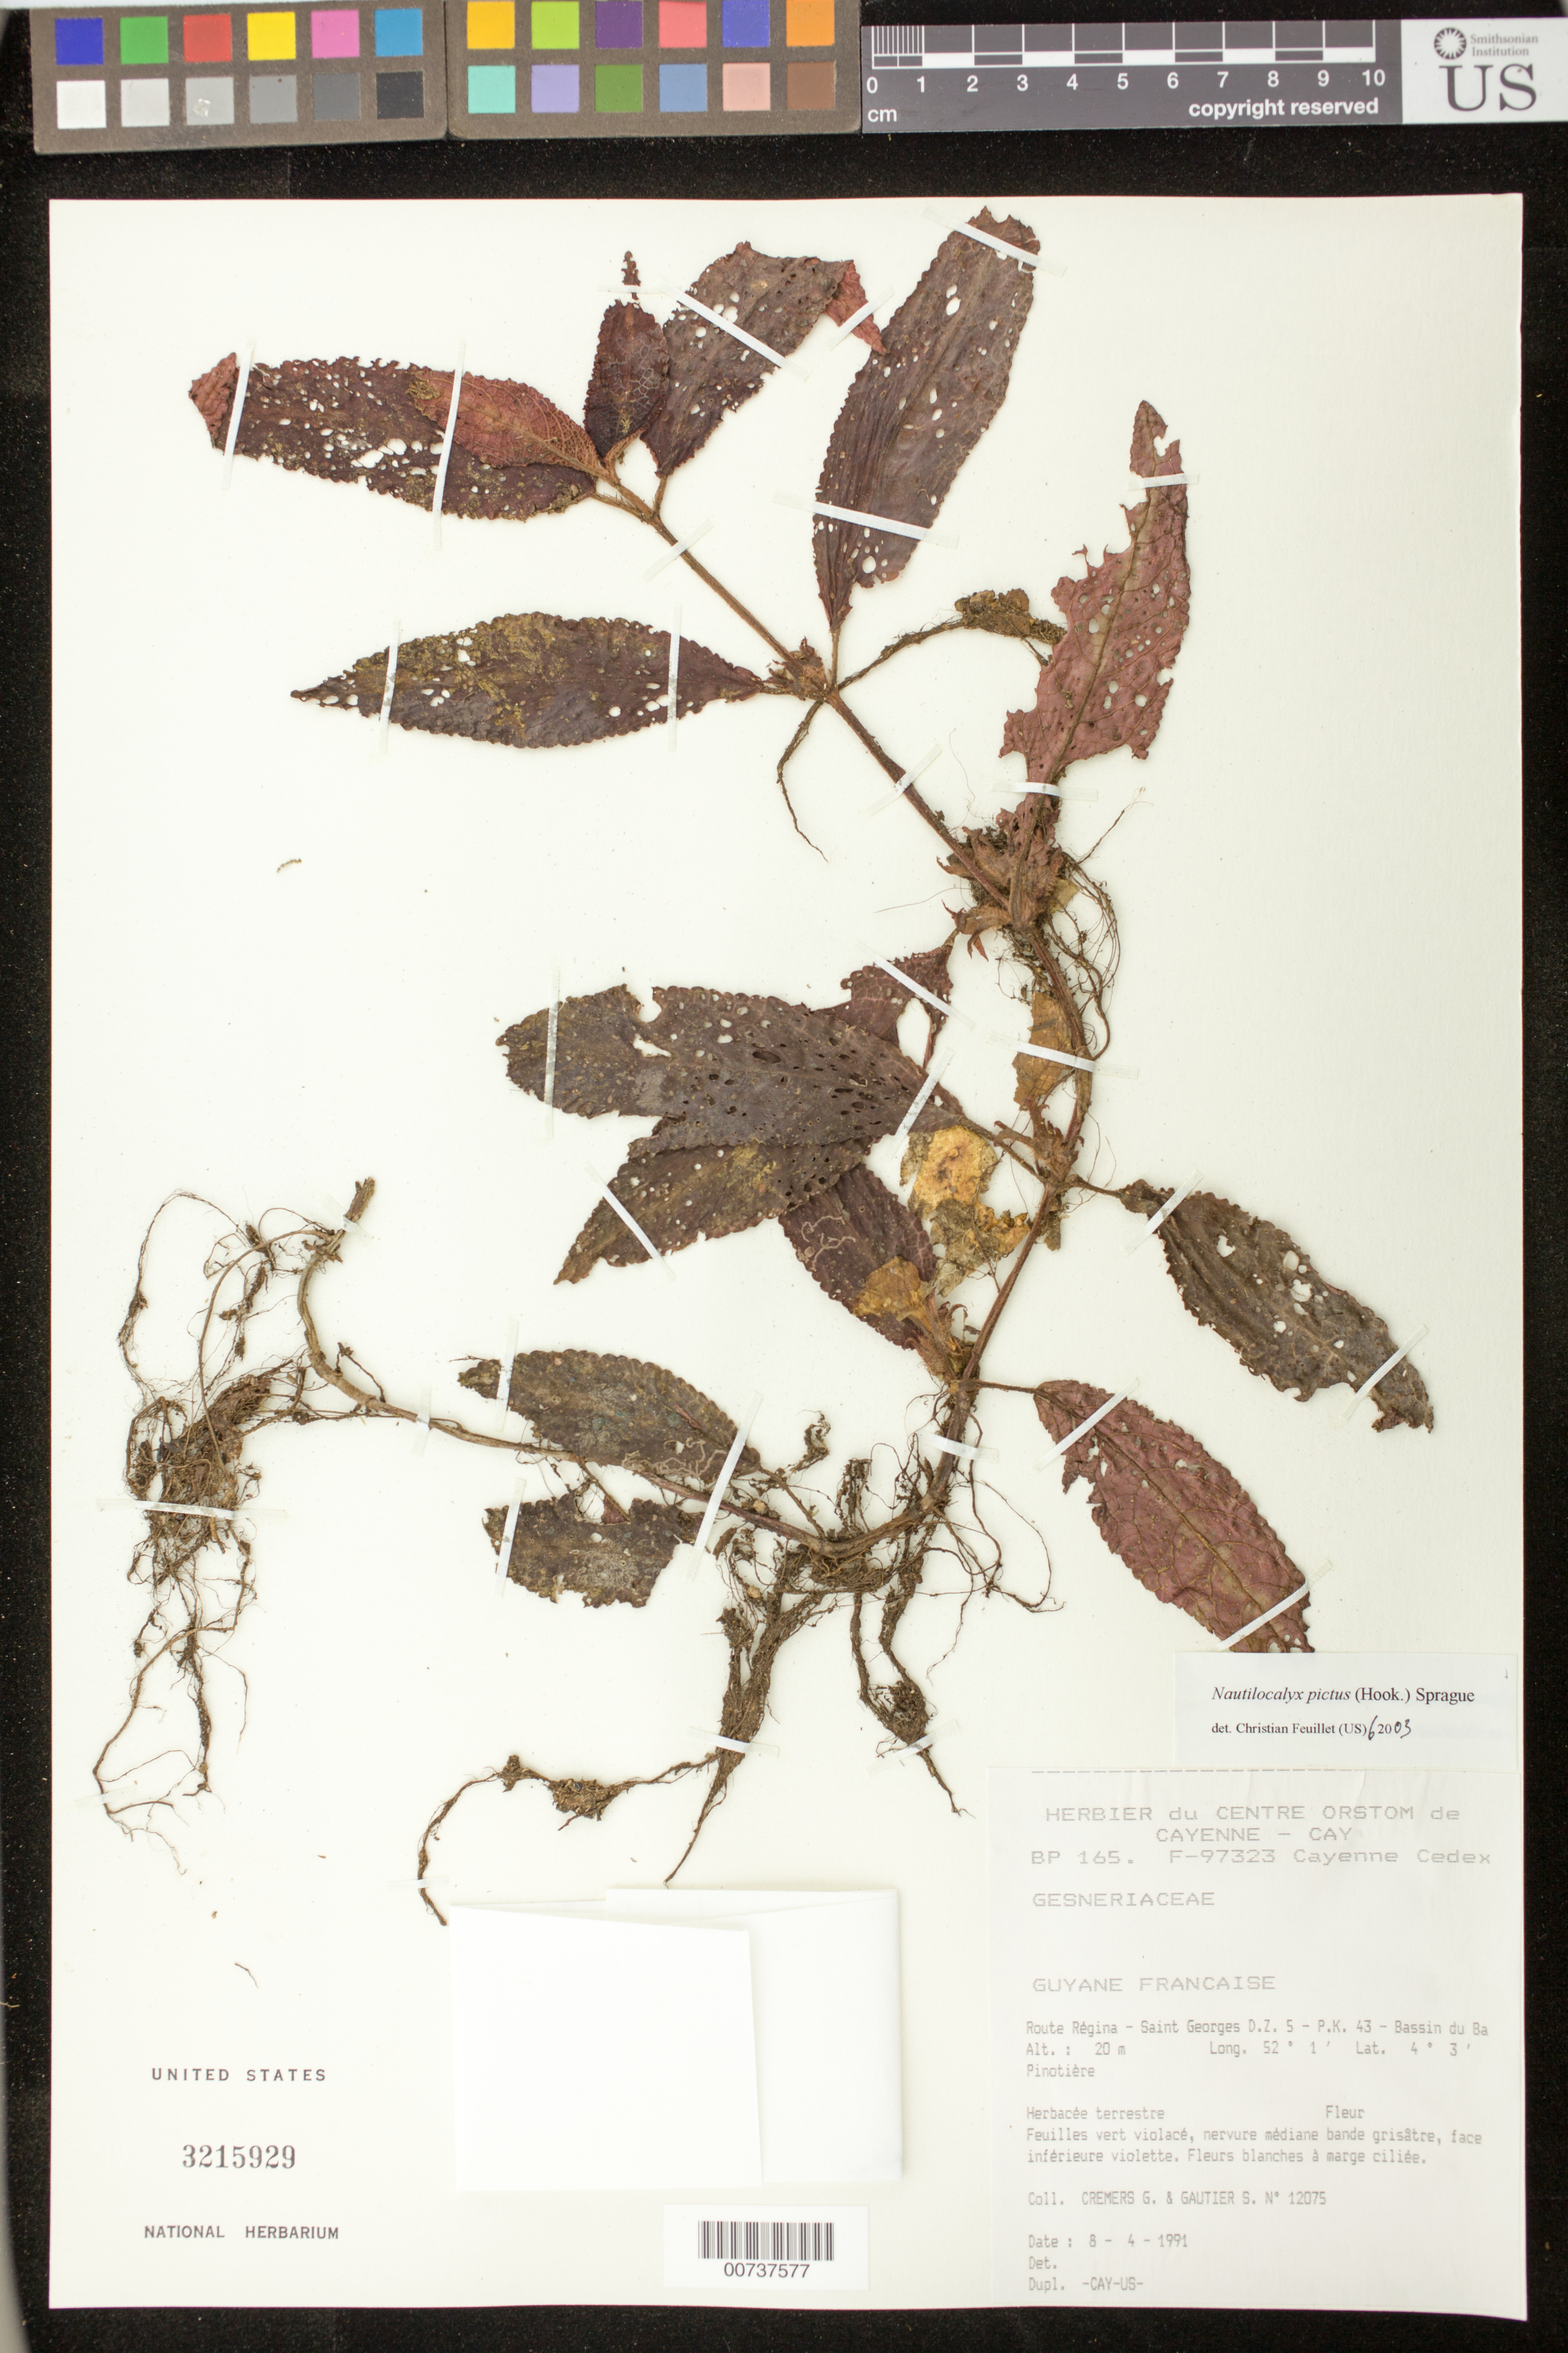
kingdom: Plantae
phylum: Tracheophyta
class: Magnoliopsida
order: Lamiales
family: Gesneriaceae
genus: Nautilocalyx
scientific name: Nautilocalyx pictus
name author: (Hook.) Sprague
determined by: Feuillet, C.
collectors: G. Cremers & S. Gautier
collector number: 12075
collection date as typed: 08 Apr 1991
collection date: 1991-04-08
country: French Guiana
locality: Route Régina - St. Georges D.Z. 5 - P.K. 43 - Bassin du Ba. . .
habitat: Pinotière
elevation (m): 20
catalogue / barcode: US 3215929